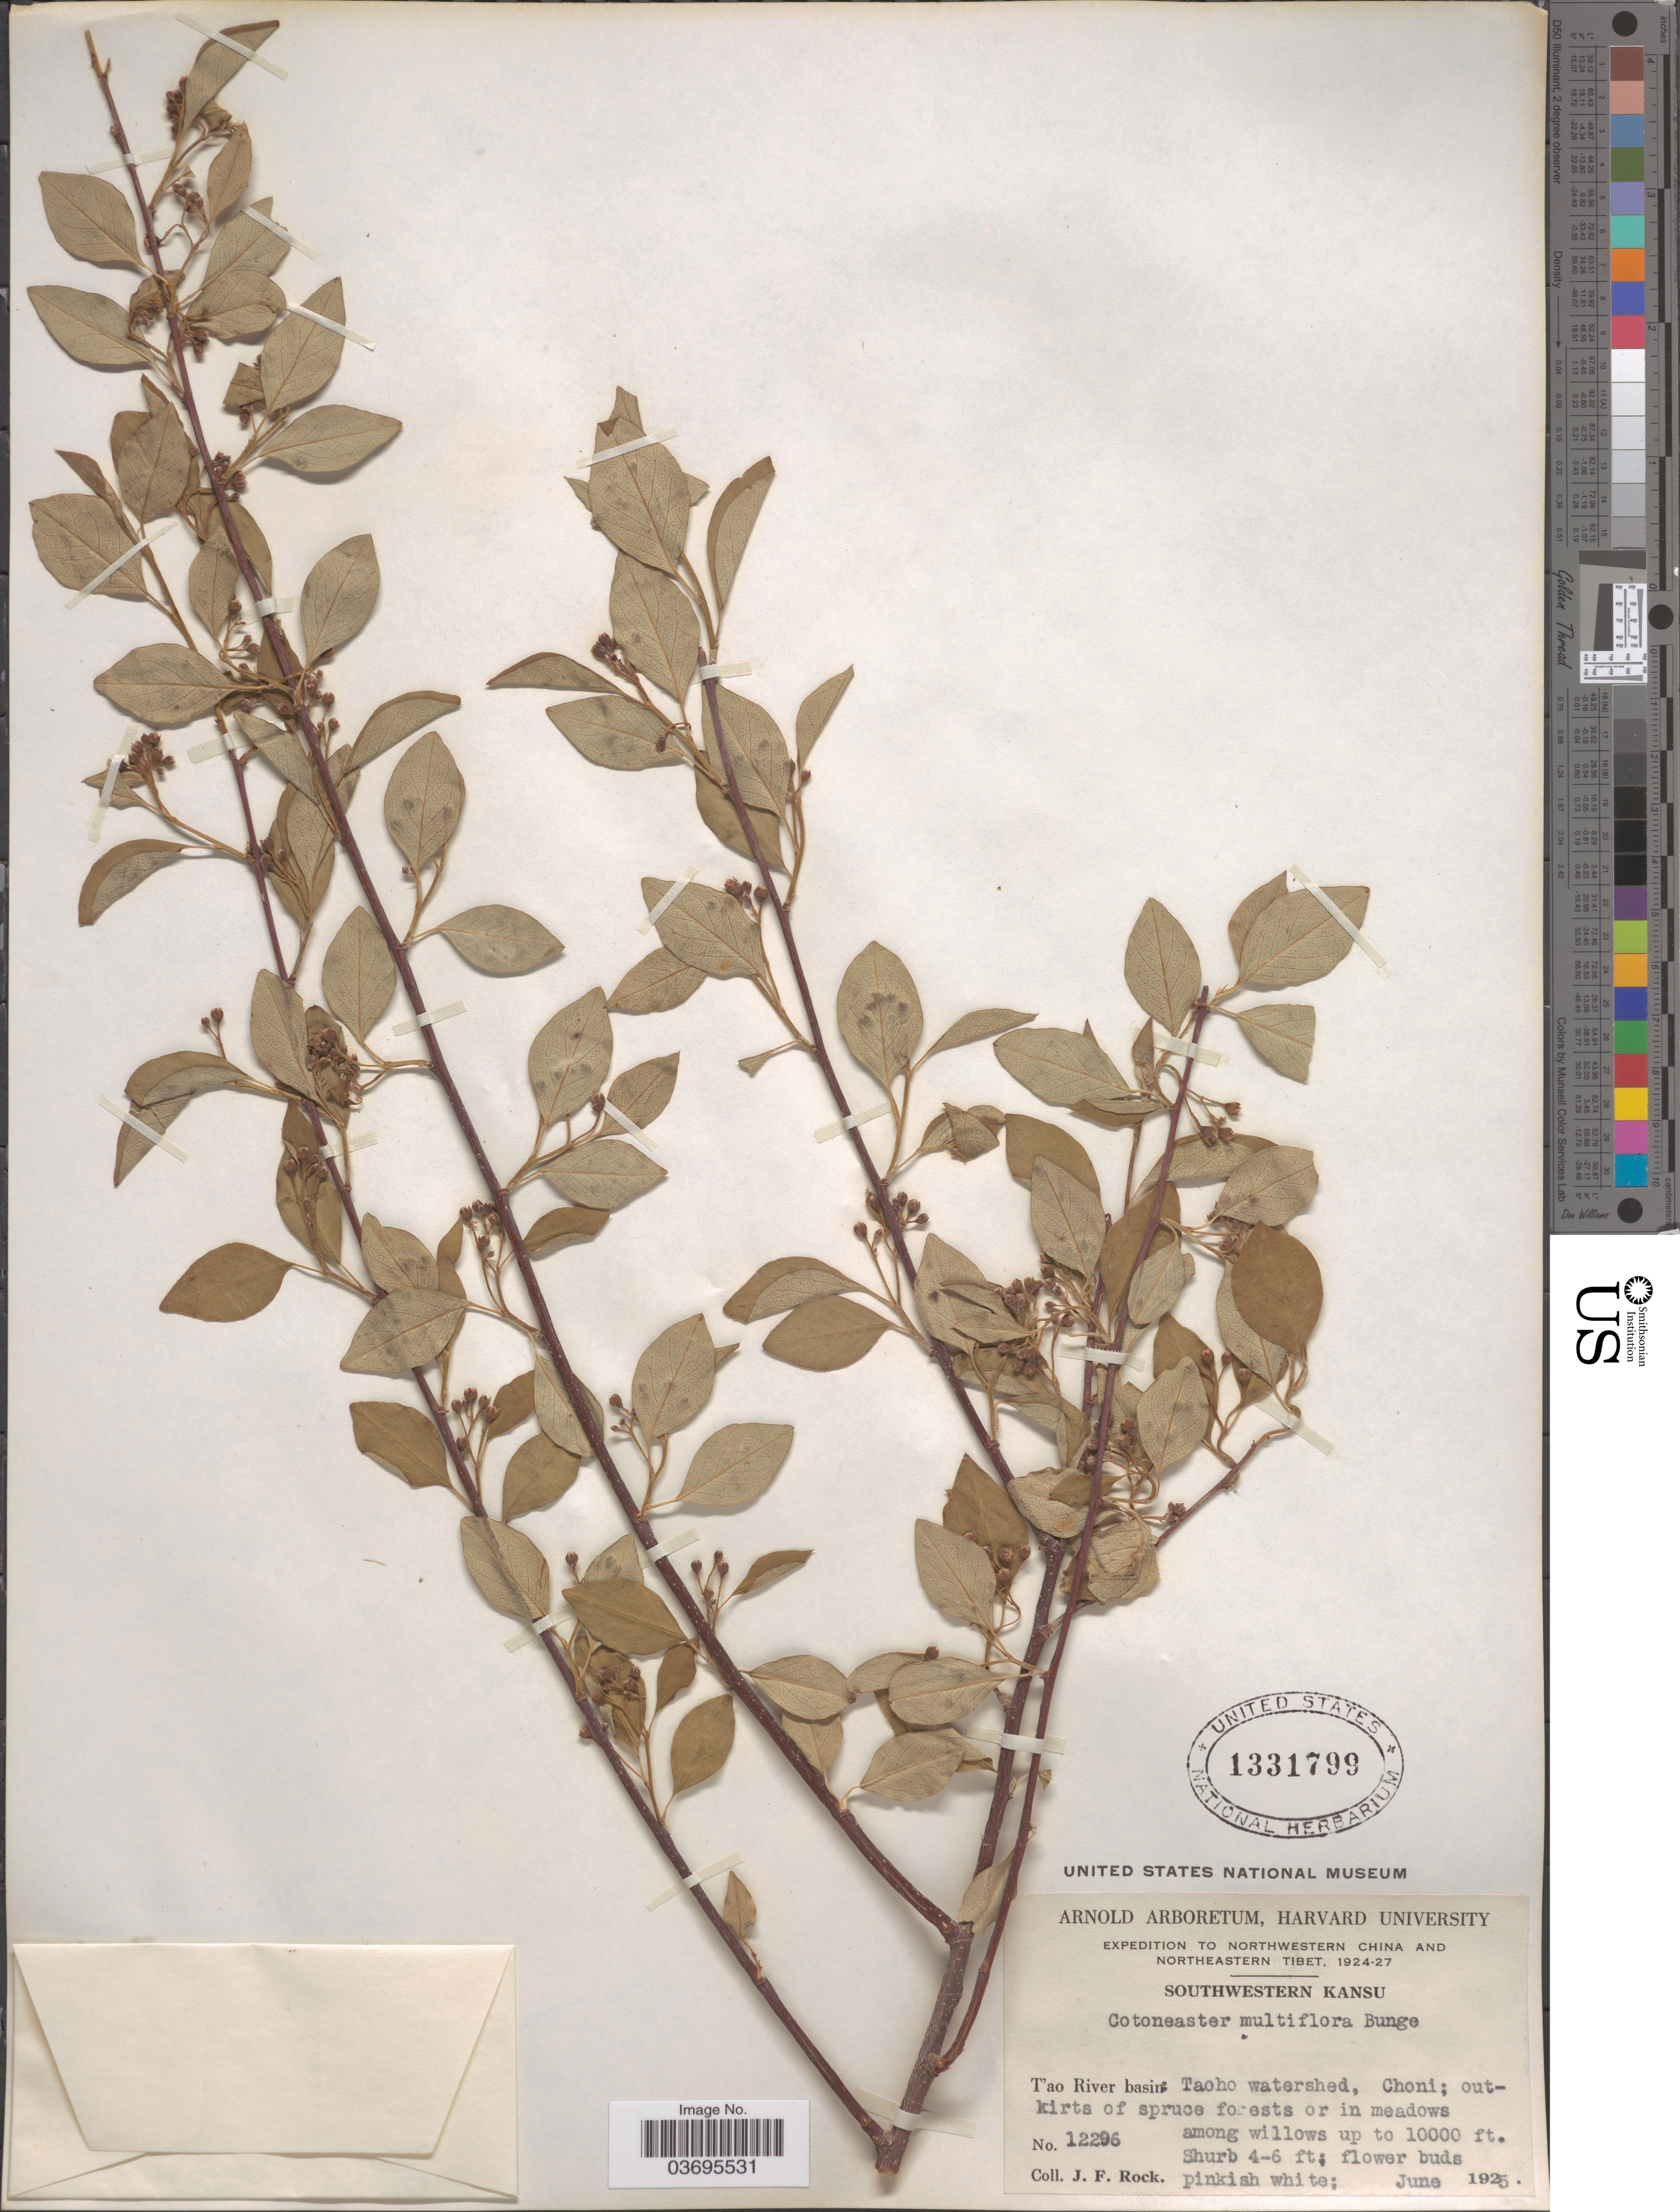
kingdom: Plantae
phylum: Tracheophyta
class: Magnoliopsida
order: Rosales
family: Rosaceae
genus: Cotoneaster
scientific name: Cotoneaster multiflora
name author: Bunge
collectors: J. Rock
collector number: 12296*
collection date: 1925-06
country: China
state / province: Gansu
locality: Northwestern China. Southwestern Kansu. T'ao River basin: Taoho watershed, Choni.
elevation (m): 3048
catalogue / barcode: US 1331799